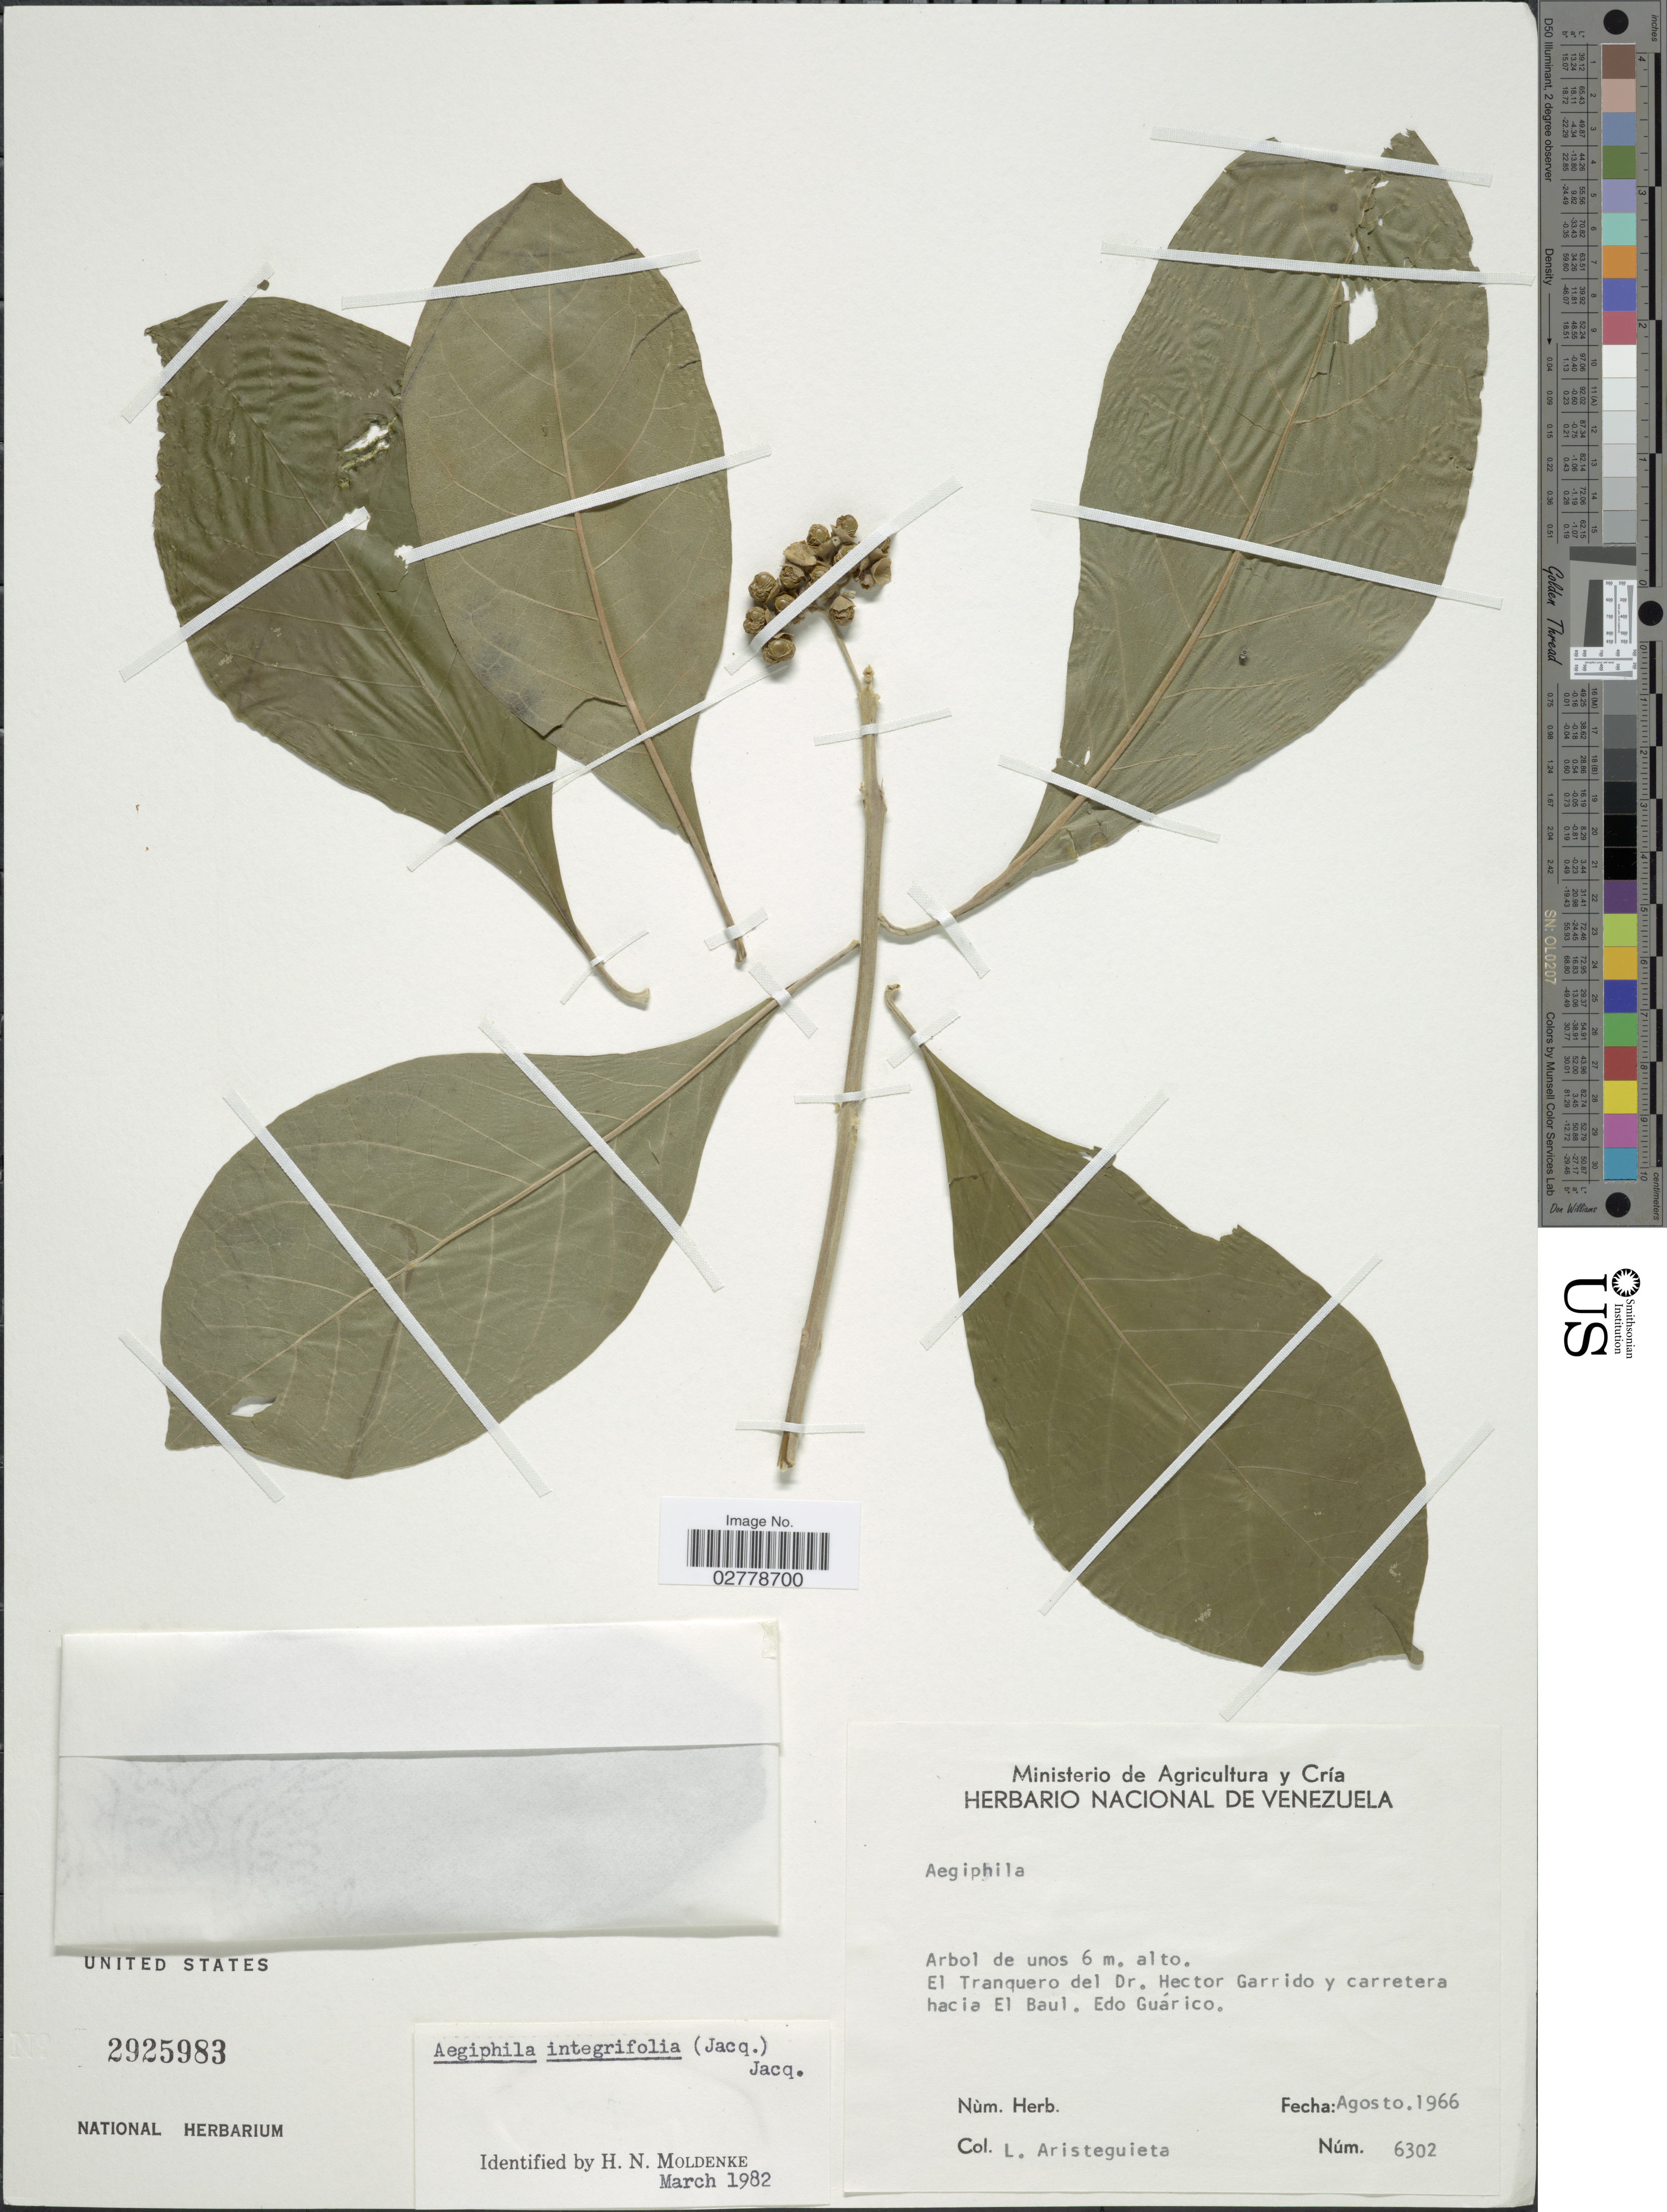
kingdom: Plantae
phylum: Tracheophyta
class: Magnoliopsida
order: Lamiales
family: Lamiaceae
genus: Aegiphila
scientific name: Aegiphila integrifolia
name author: (Jacq.) B.D. Jacks.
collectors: L. Aristeguieta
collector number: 6302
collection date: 1966-08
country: Venezuela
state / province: Guárico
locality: El Tranquero del Dr. Hector Garrido y carretera hacia El Baul. Edo. Guárico.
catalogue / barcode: US 2925983